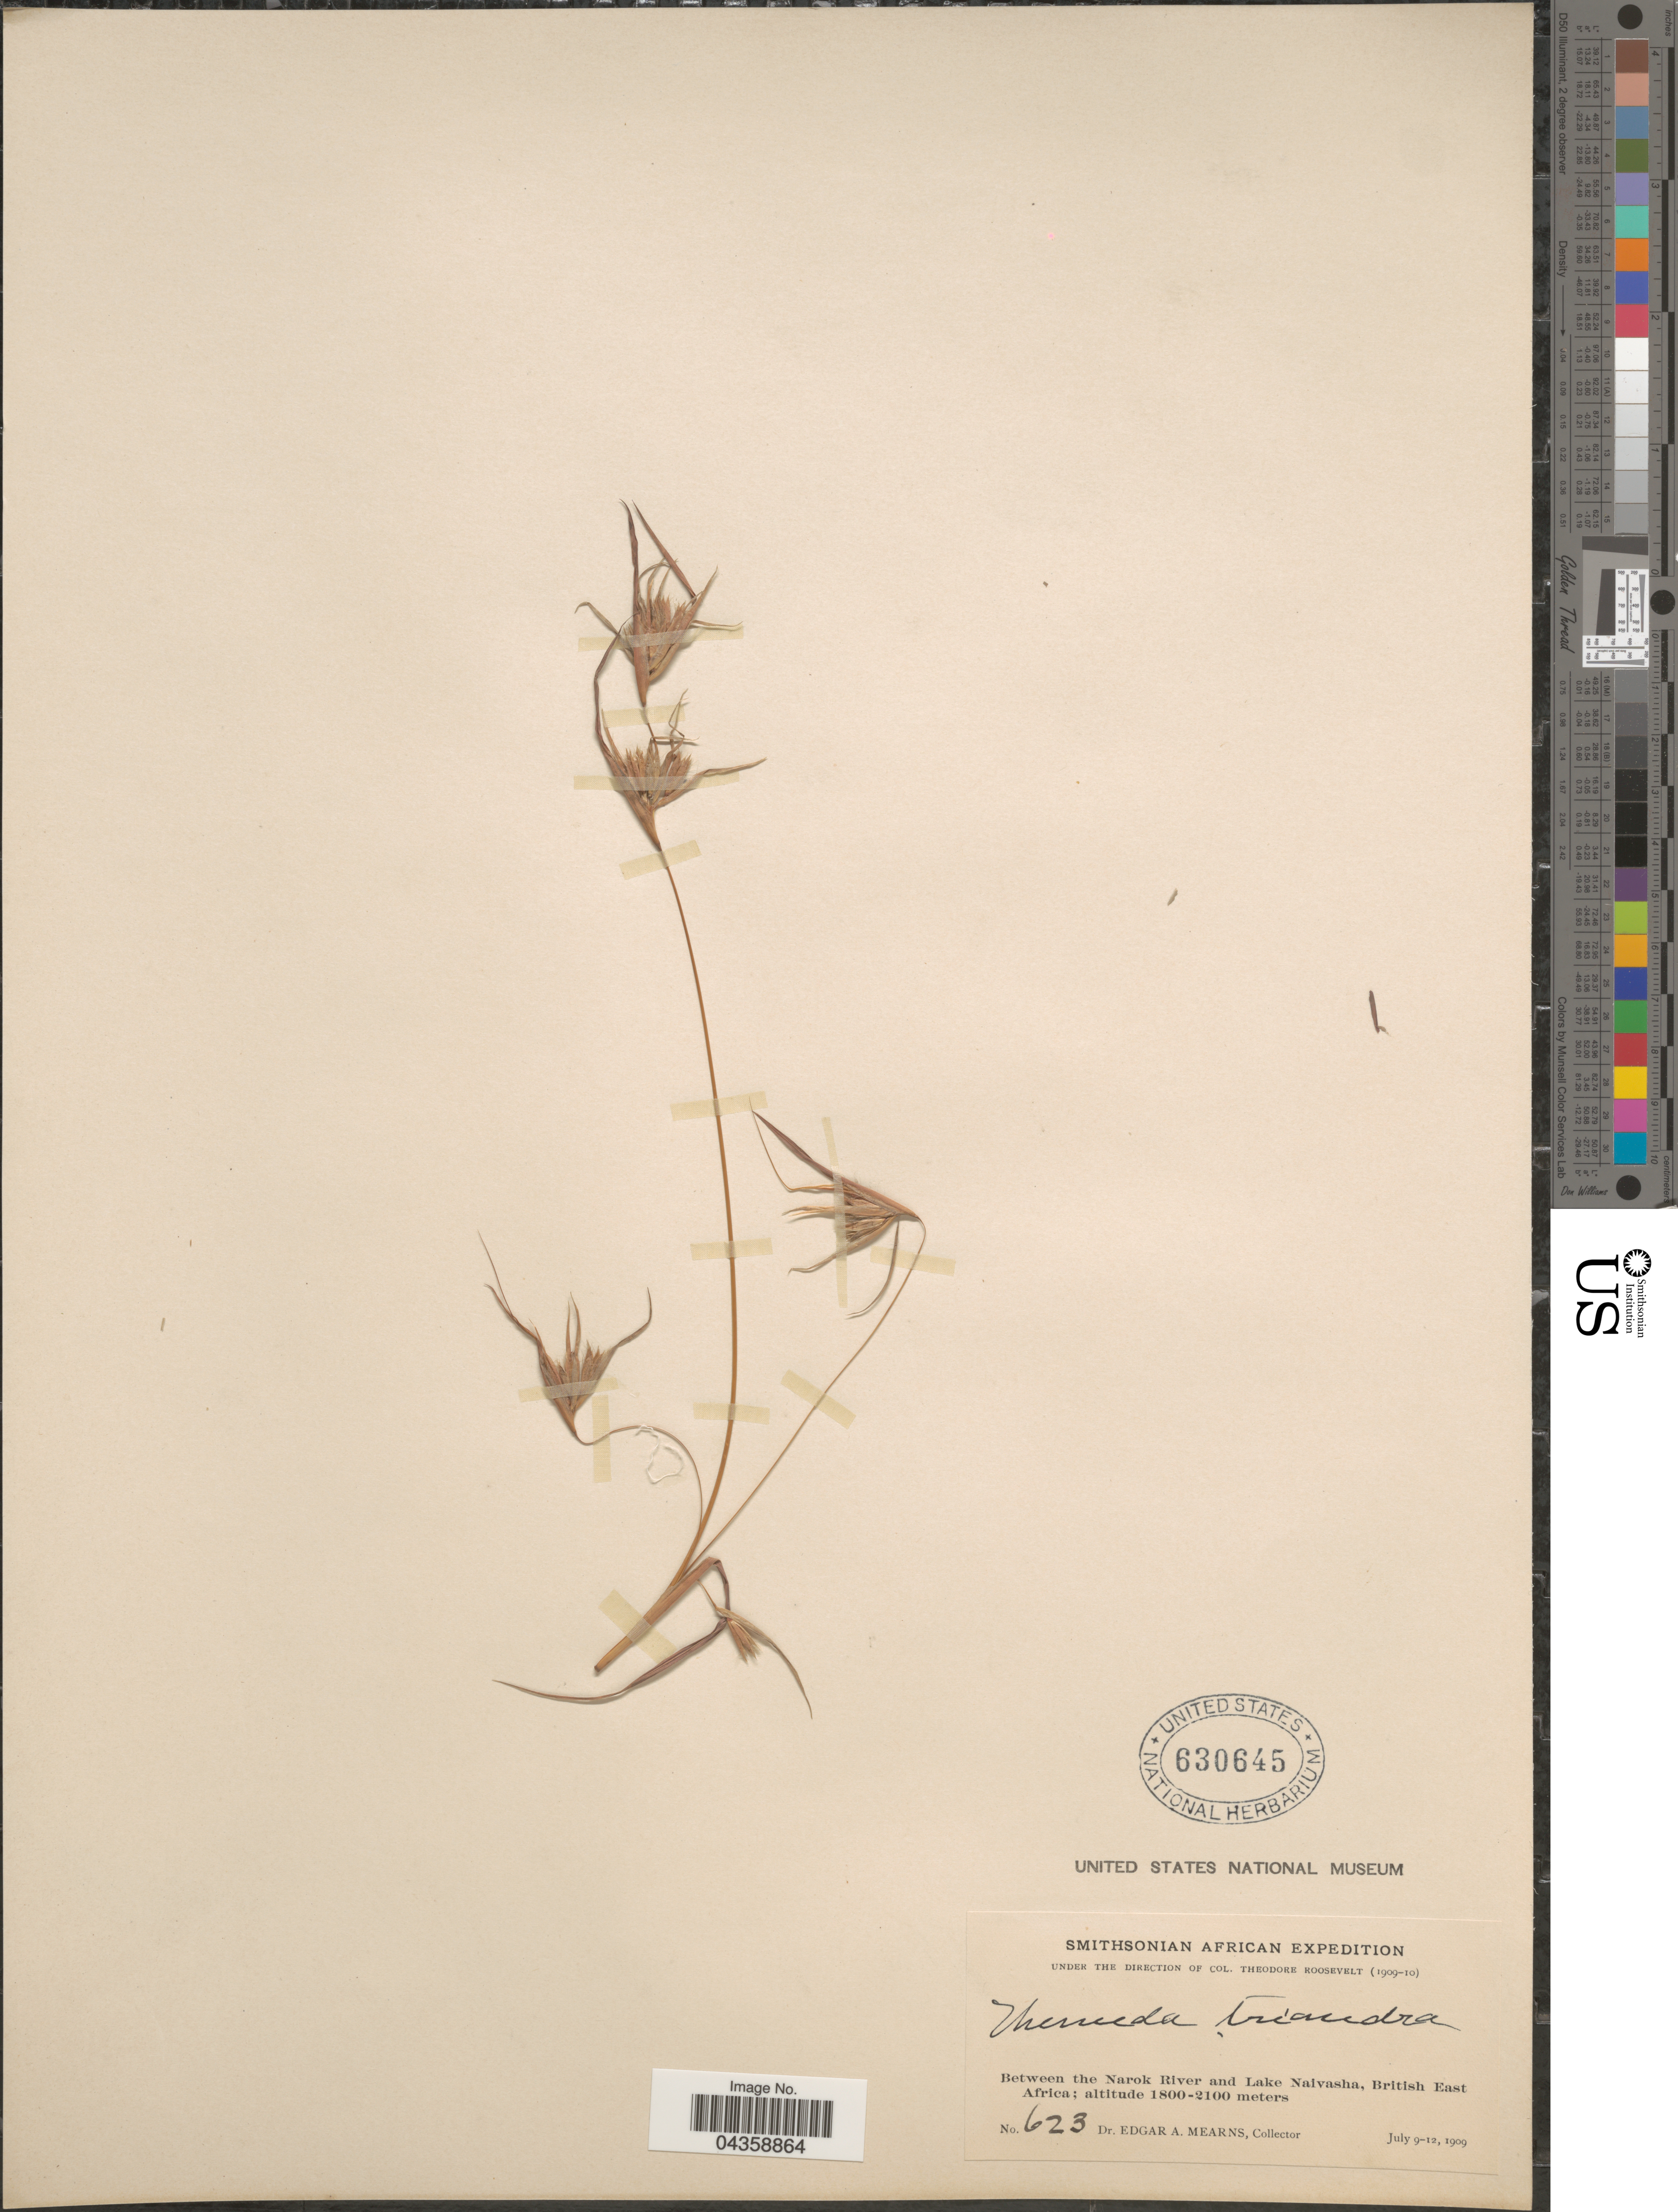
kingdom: Plantae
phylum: Tracheophyta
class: Liliopsida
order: Poales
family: Poaceae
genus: Themeda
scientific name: Themeda triandra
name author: Forssk.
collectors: E. A. Mearns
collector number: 623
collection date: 1909-07-09/1909-07-12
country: Kenya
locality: Smithsonian African Expedition. Between the Narok River and Lake Naivasha, British East Africa.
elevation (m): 1800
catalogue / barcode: US 630645